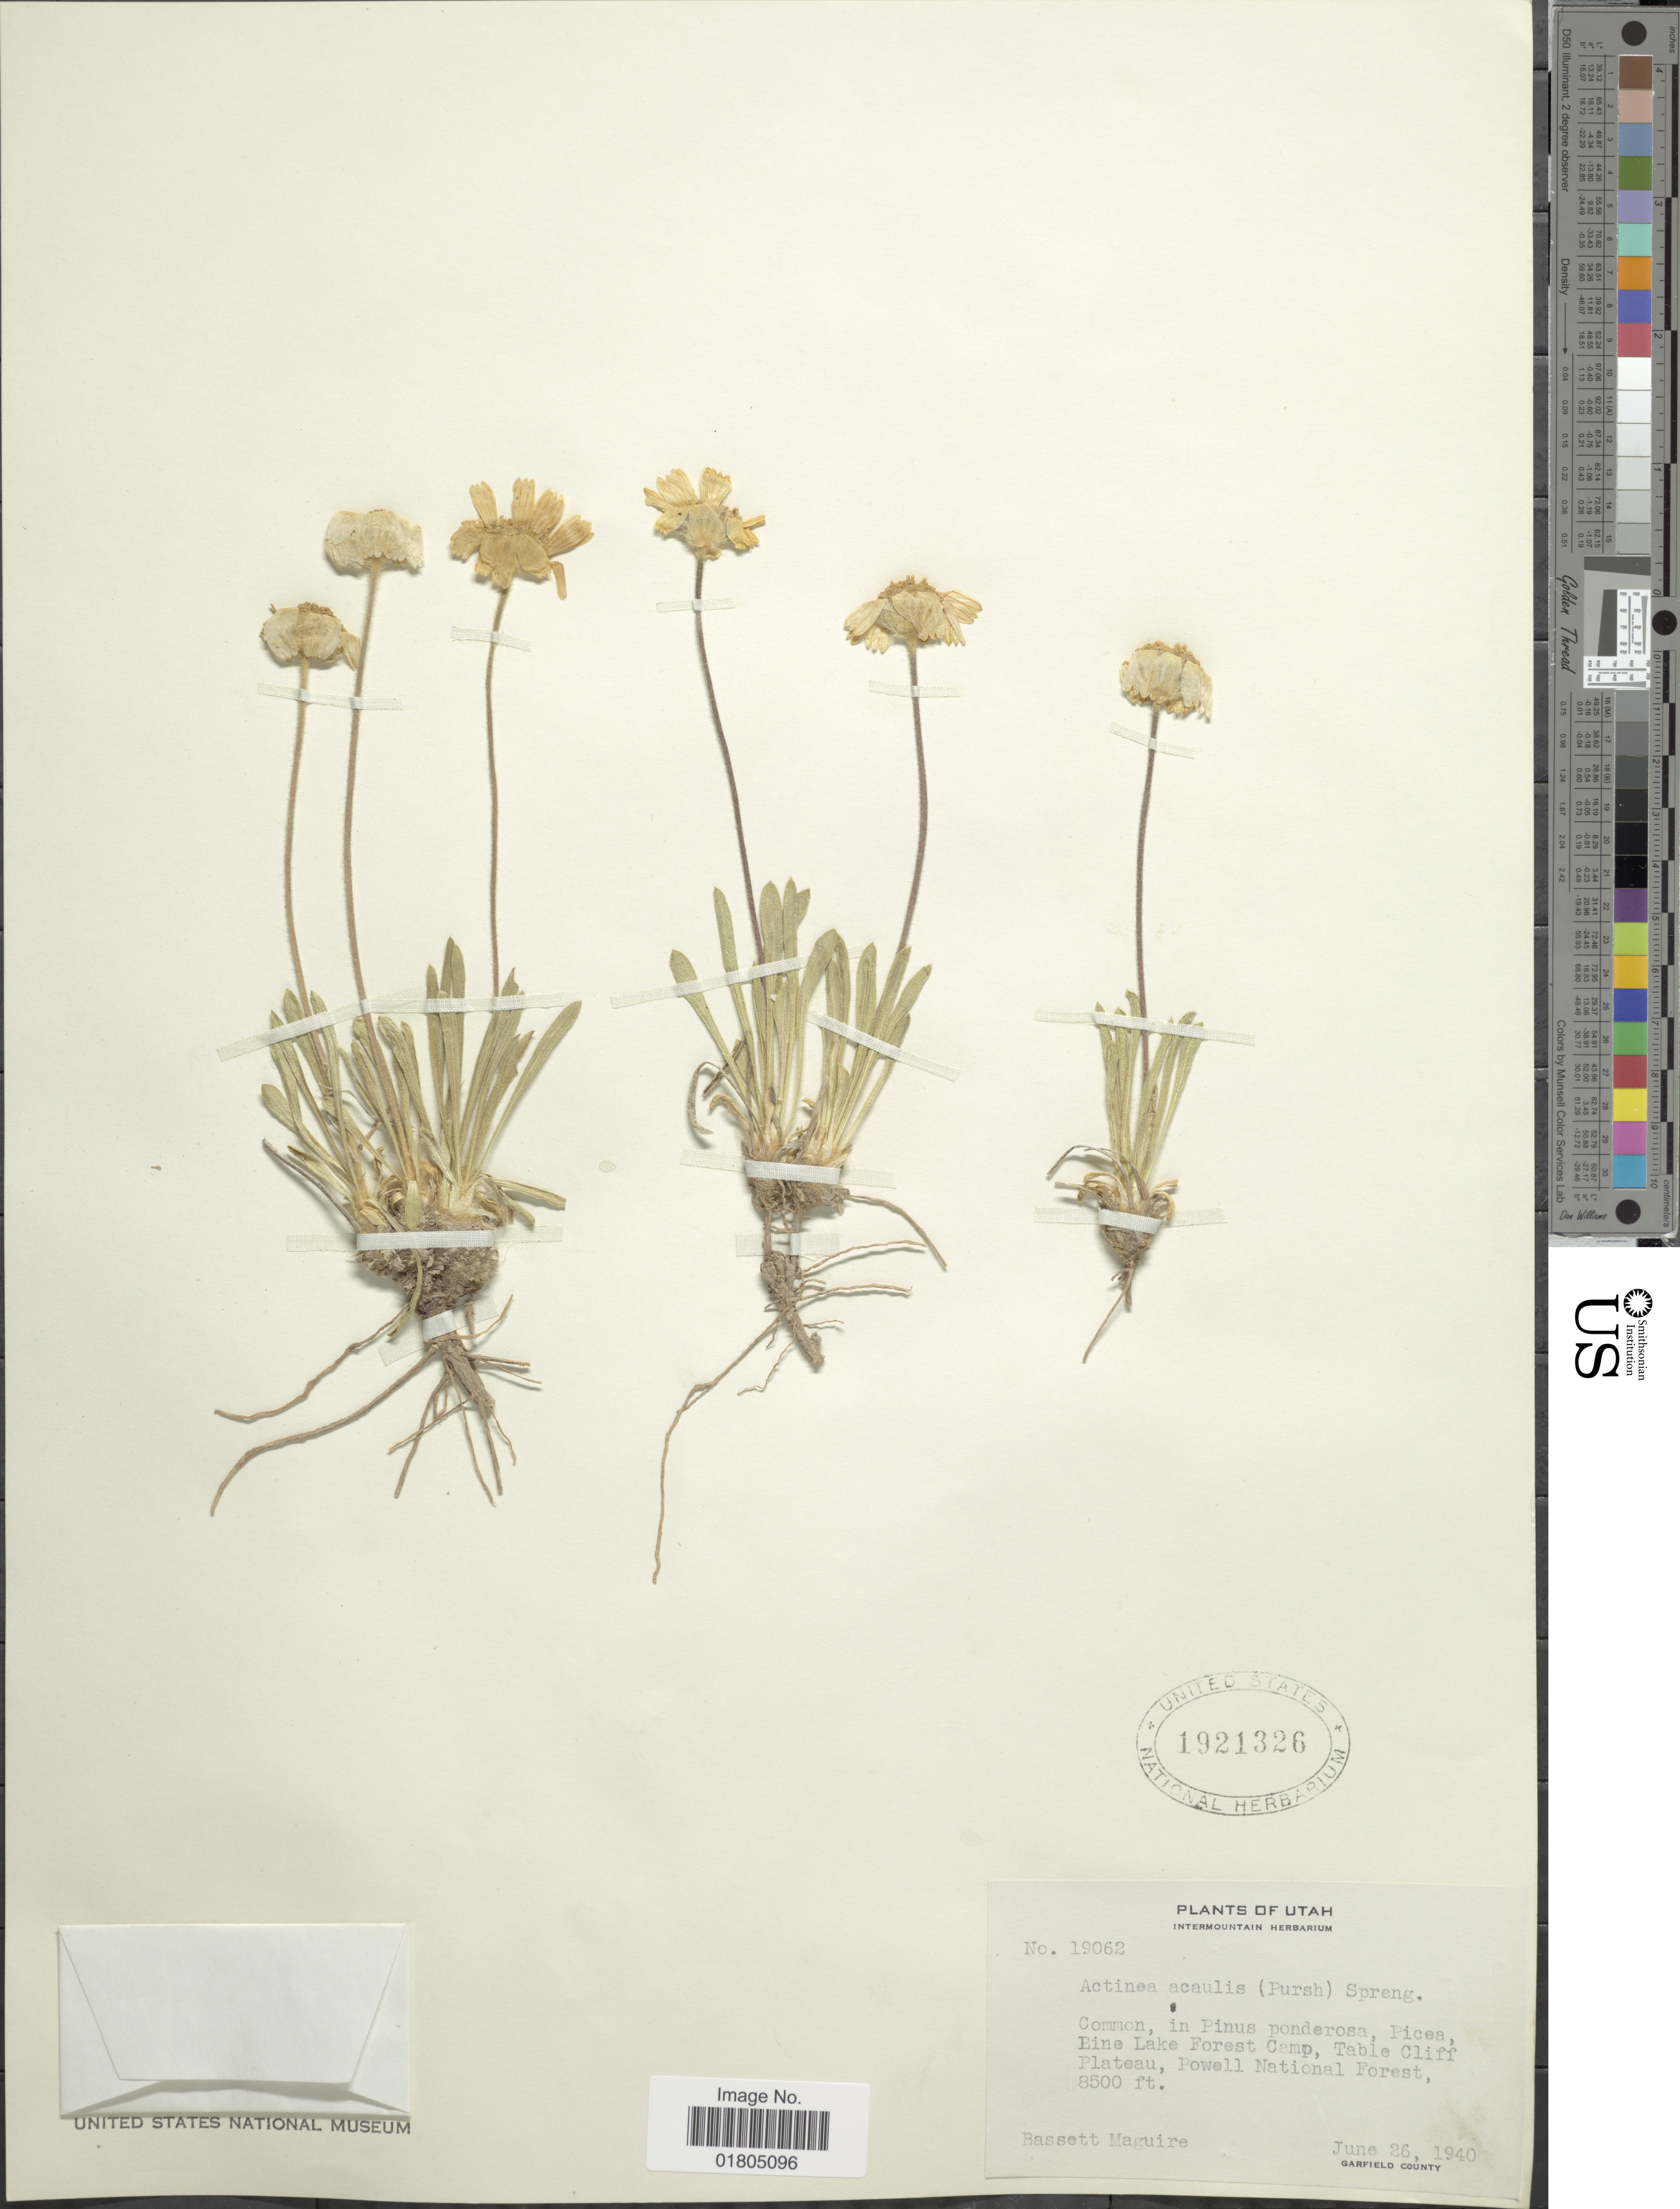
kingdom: Plantae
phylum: Tracheophyta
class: Magnoliopsida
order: Asterales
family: Asteraceae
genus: Actinea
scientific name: Actinea acaulis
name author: (Pursh) Spreng.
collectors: B. Maguire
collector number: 19062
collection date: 1940-06-26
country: United States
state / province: Utah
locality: Pine Lake Forest camp, Table Cliff Plateau, Powell National Forest, Garfield County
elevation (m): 2591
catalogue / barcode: US 1921326